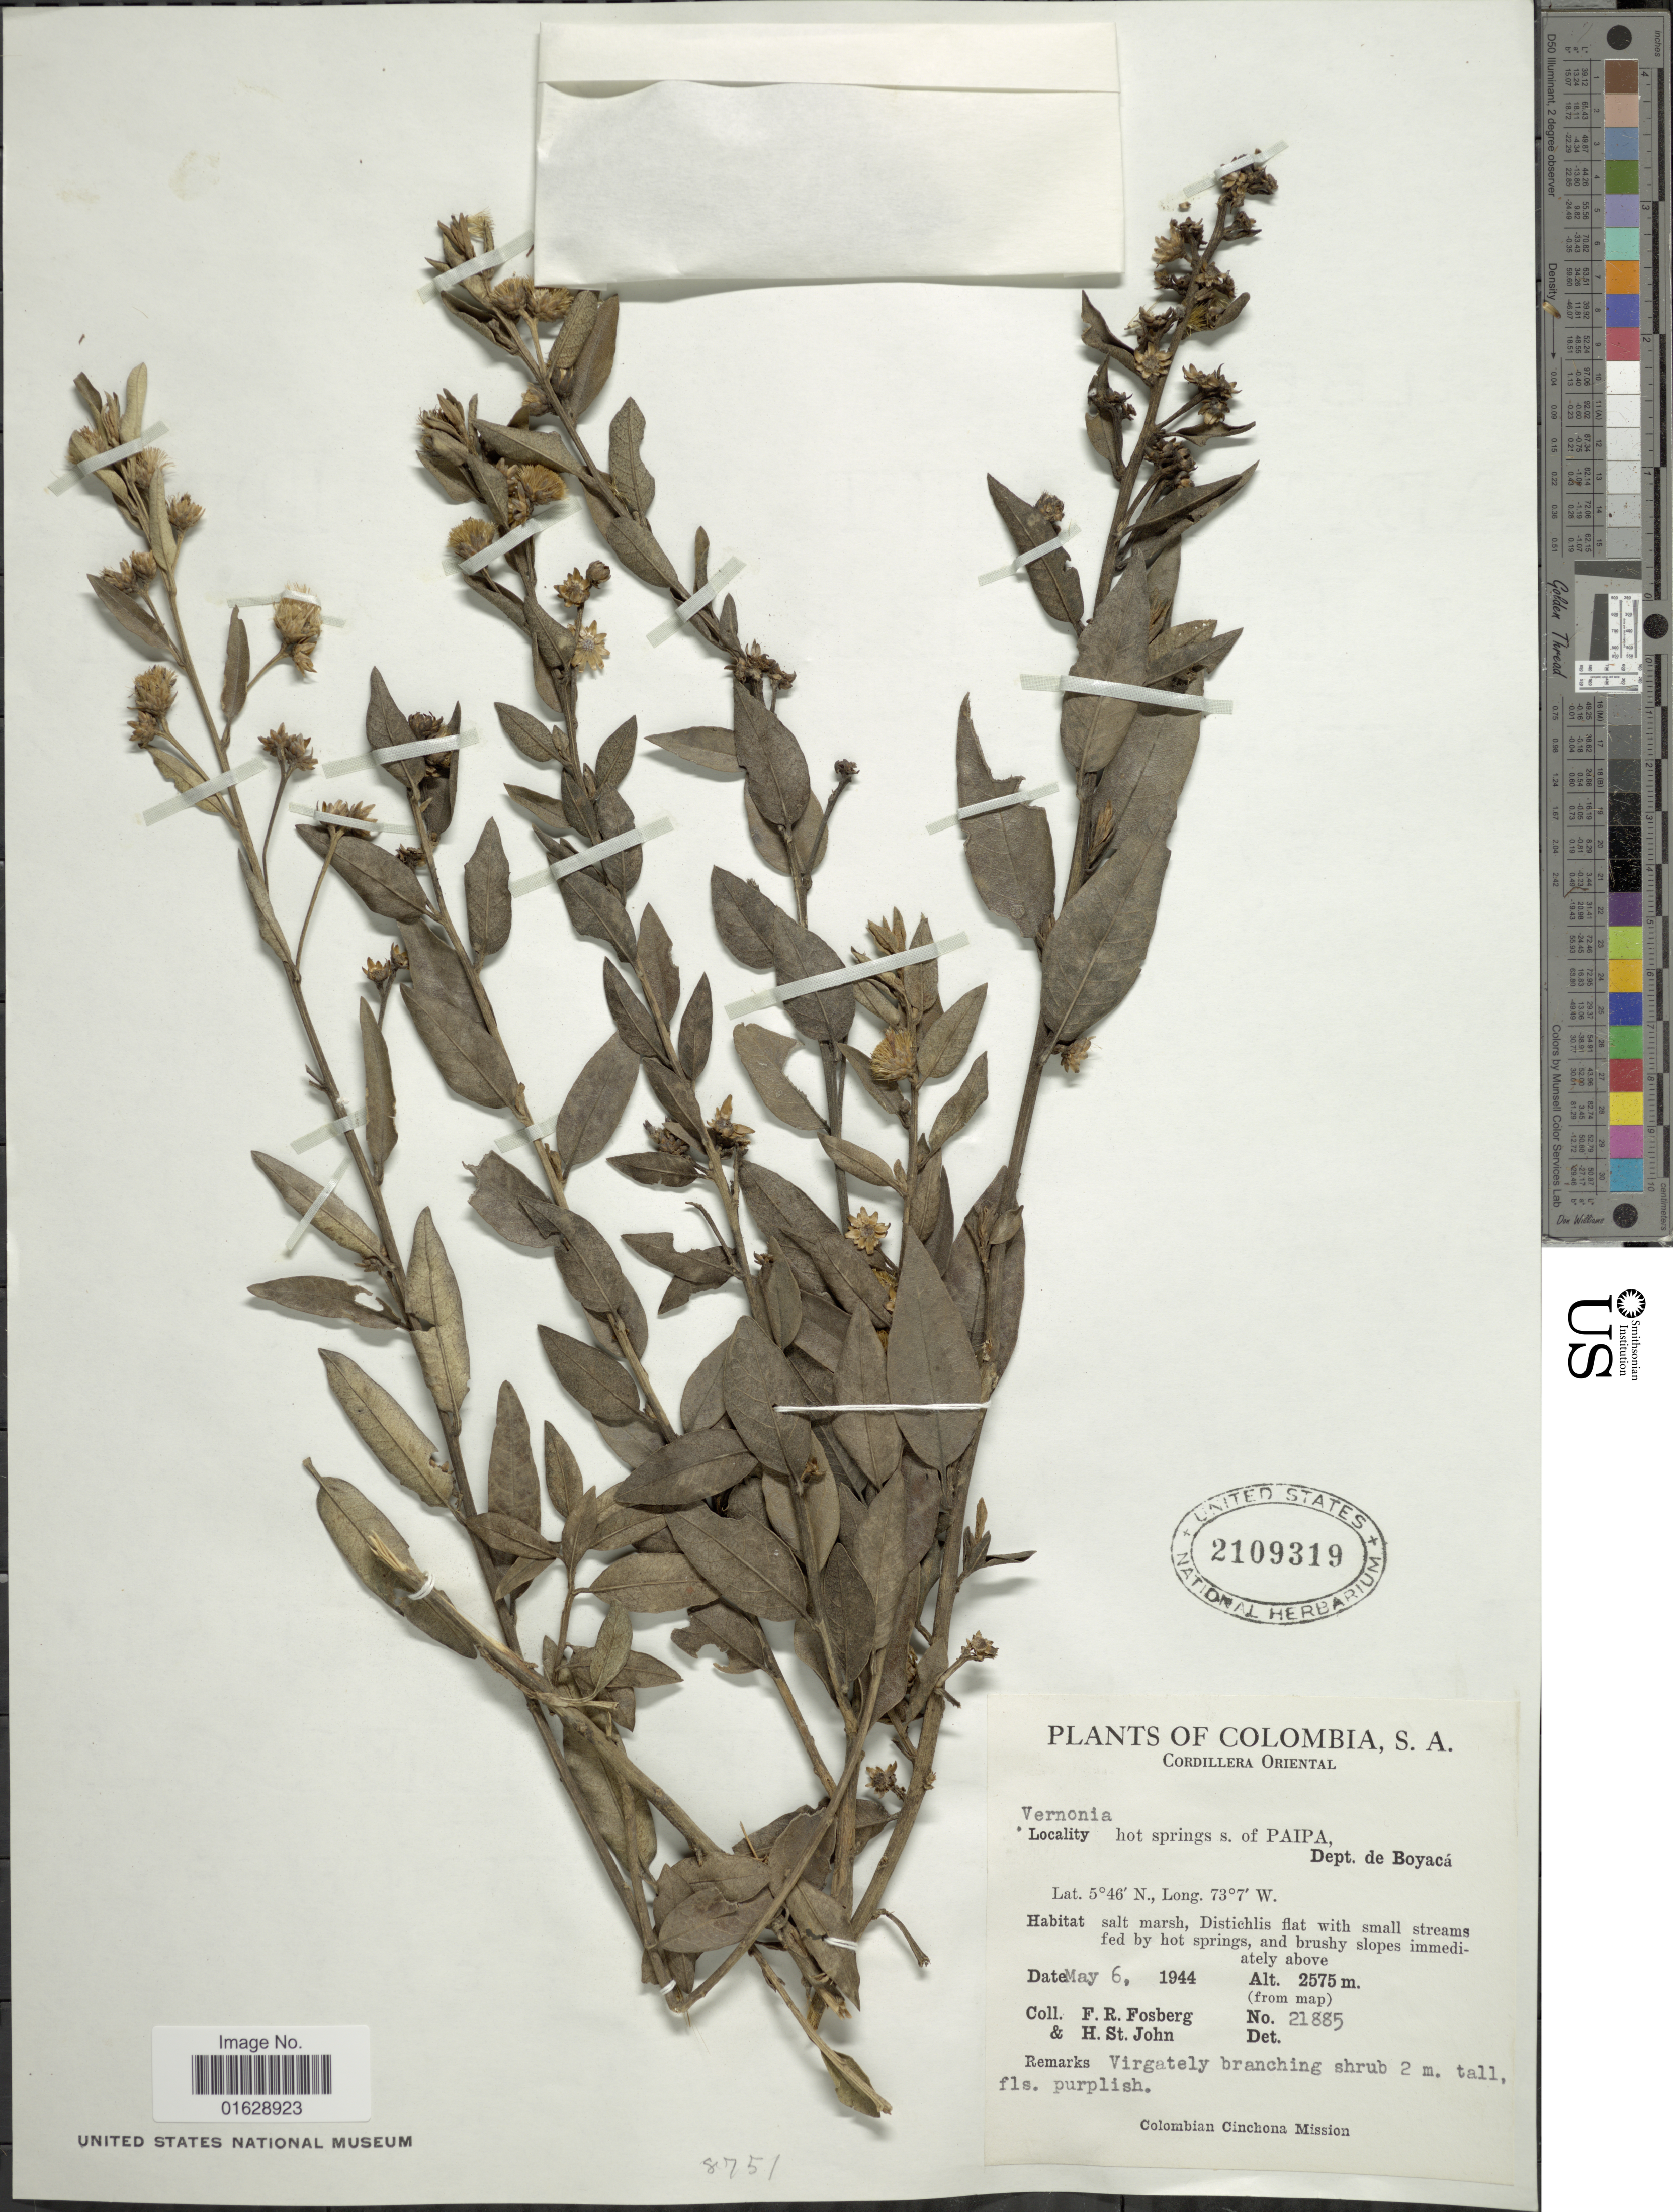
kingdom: Plantae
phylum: Tracheophyta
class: Magnoliopsida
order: Asterales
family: Asteraceae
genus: Lepidaploa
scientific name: Lepidaploa karstenii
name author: (Sch. Bip.) H. Rob.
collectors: F. R. Fosberg & N. Purcell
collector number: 21885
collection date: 1944-05-06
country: Colombia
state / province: Boyacá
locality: Cordillera Oriental. Hot springs s. of Paipa, Dept. de Boyaca.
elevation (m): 2575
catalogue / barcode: US 2109319